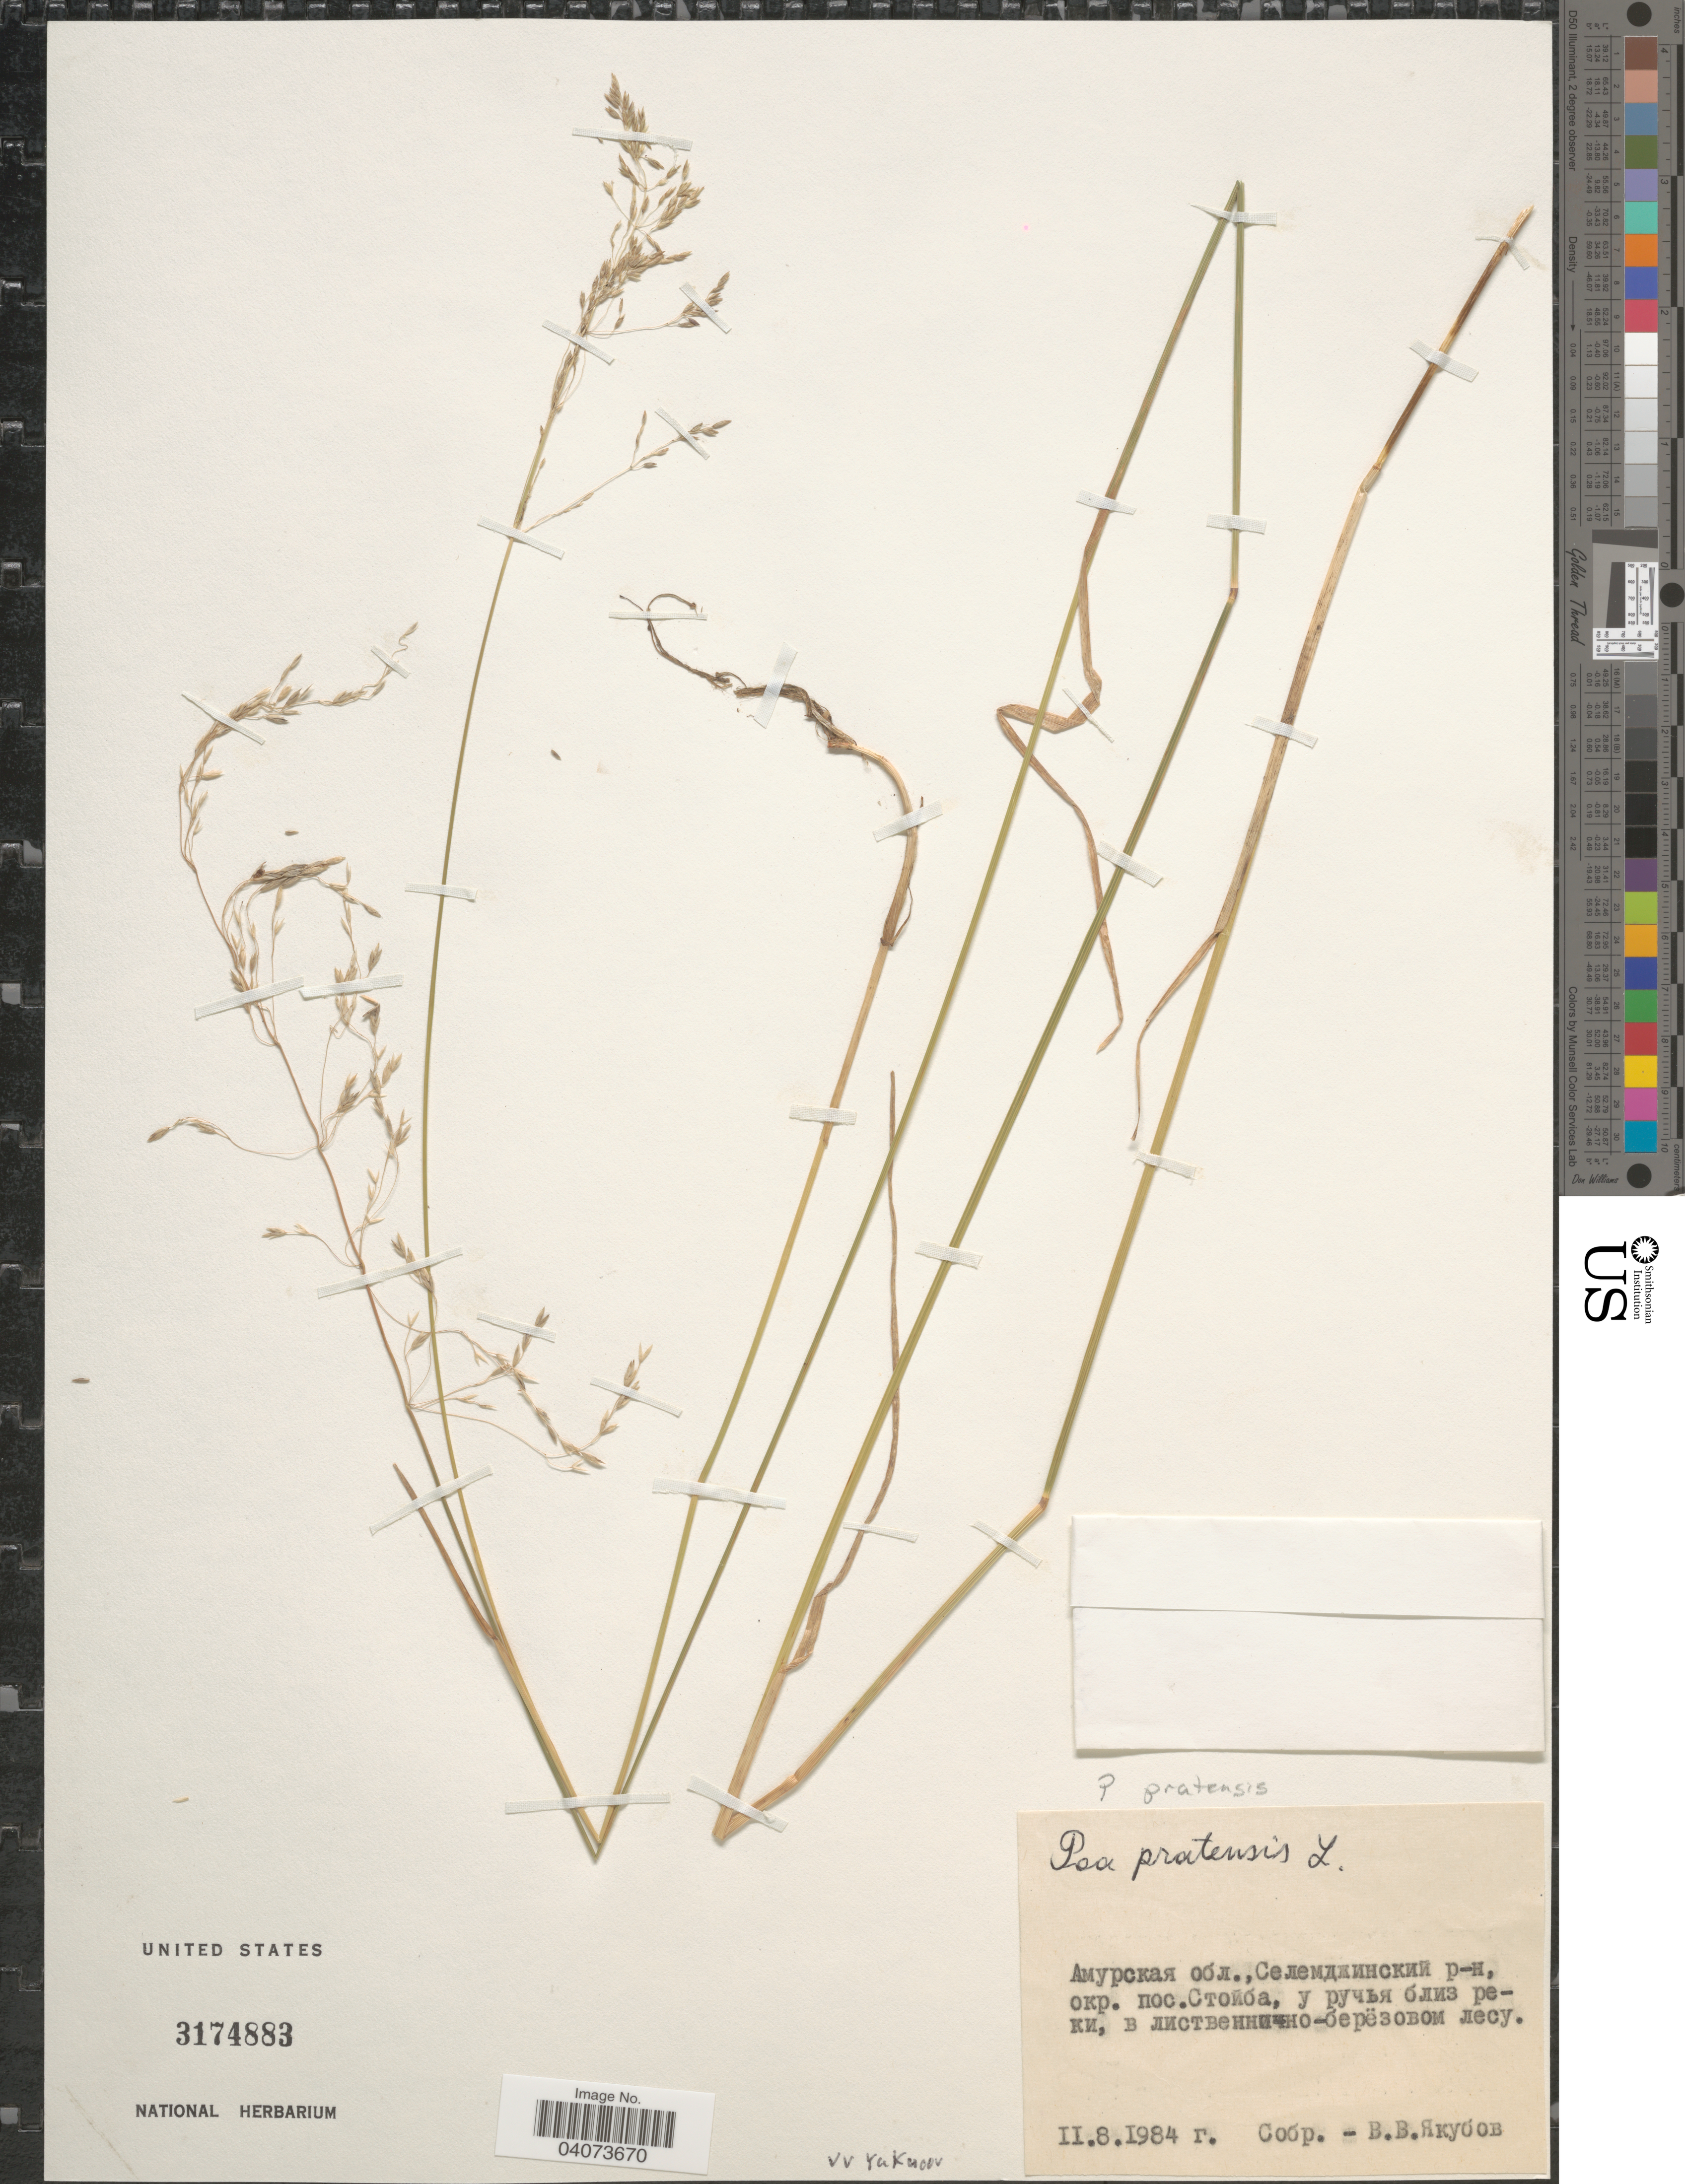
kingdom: Plantae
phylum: Tracheophyta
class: Liliopsida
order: Poales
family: Poaceae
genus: Poa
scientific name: Poa pratensis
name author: L.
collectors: V. Yakubov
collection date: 1984-08-11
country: Russian Federation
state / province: Amur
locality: District Selemdzhinskiy, vicinity of village Stoyba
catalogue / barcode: US 3174883